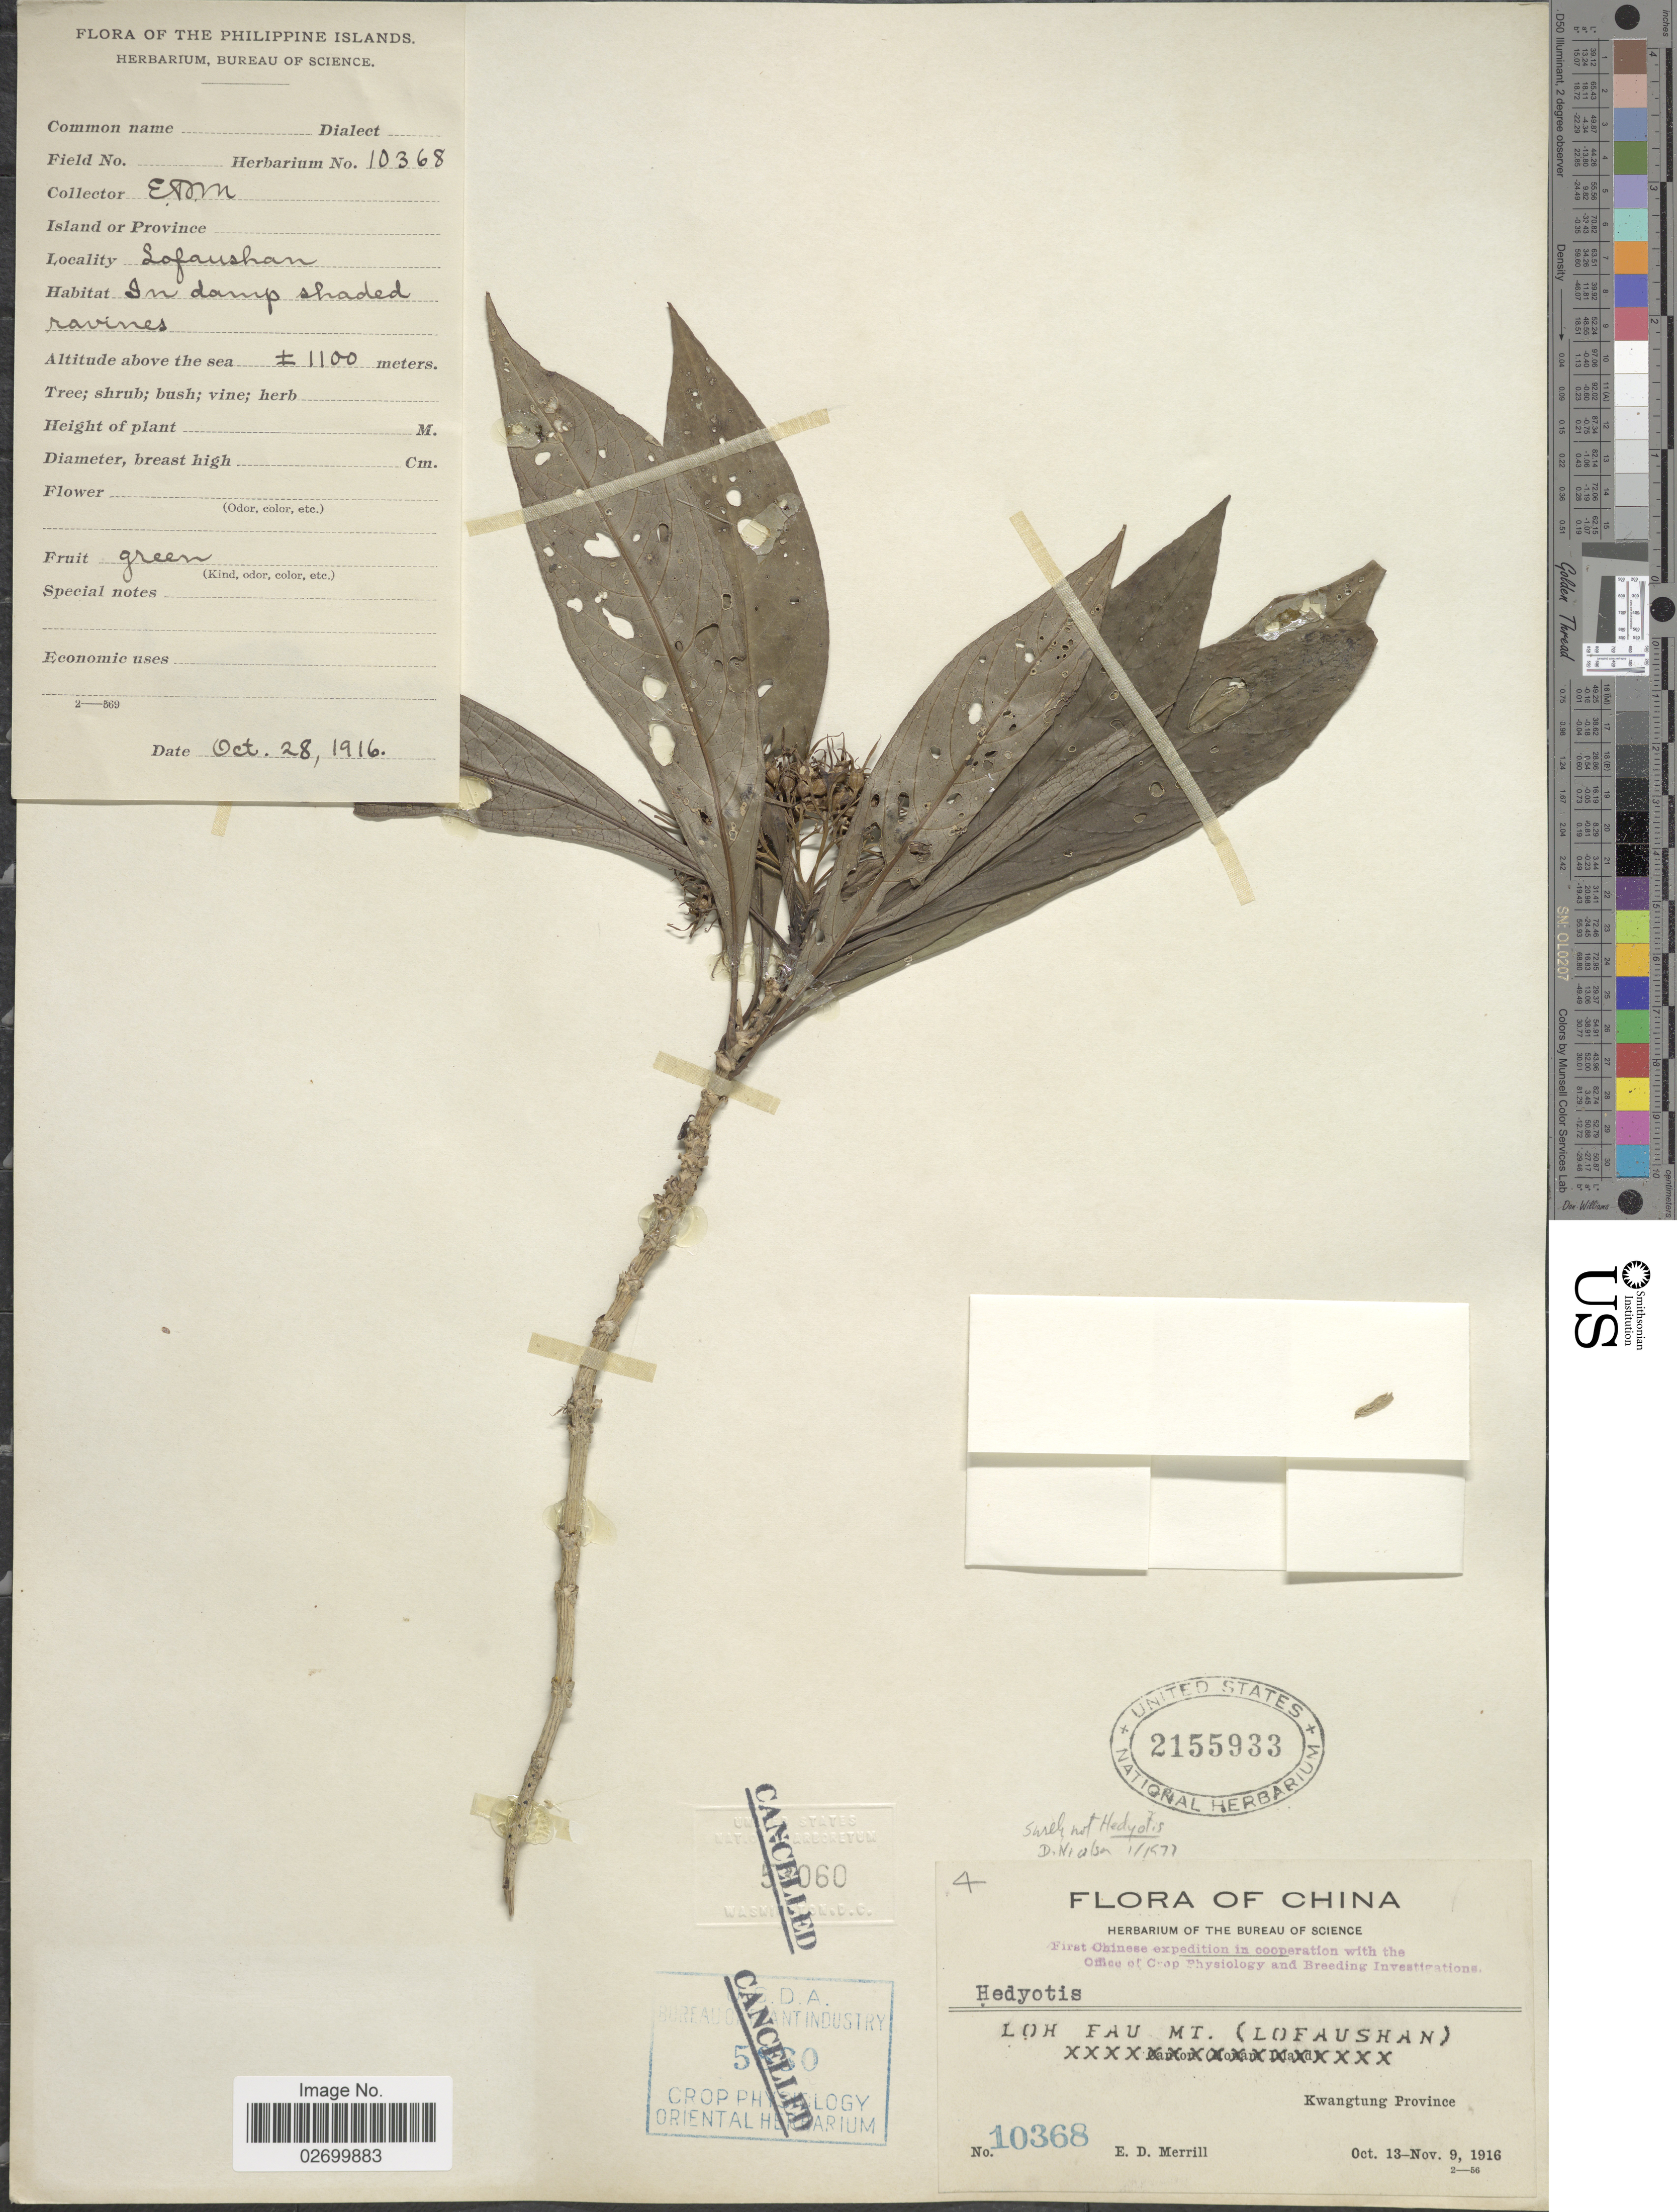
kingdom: Plantae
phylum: Tracheophyta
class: Magnoliopsida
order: Gentianales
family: Rubiaceae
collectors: E. D. Merrill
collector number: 10368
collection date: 1916-10-28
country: China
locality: China. Kwangtung Province. Loh Fau Mt. Lofaushan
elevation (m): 1100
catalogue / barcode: US 2155933